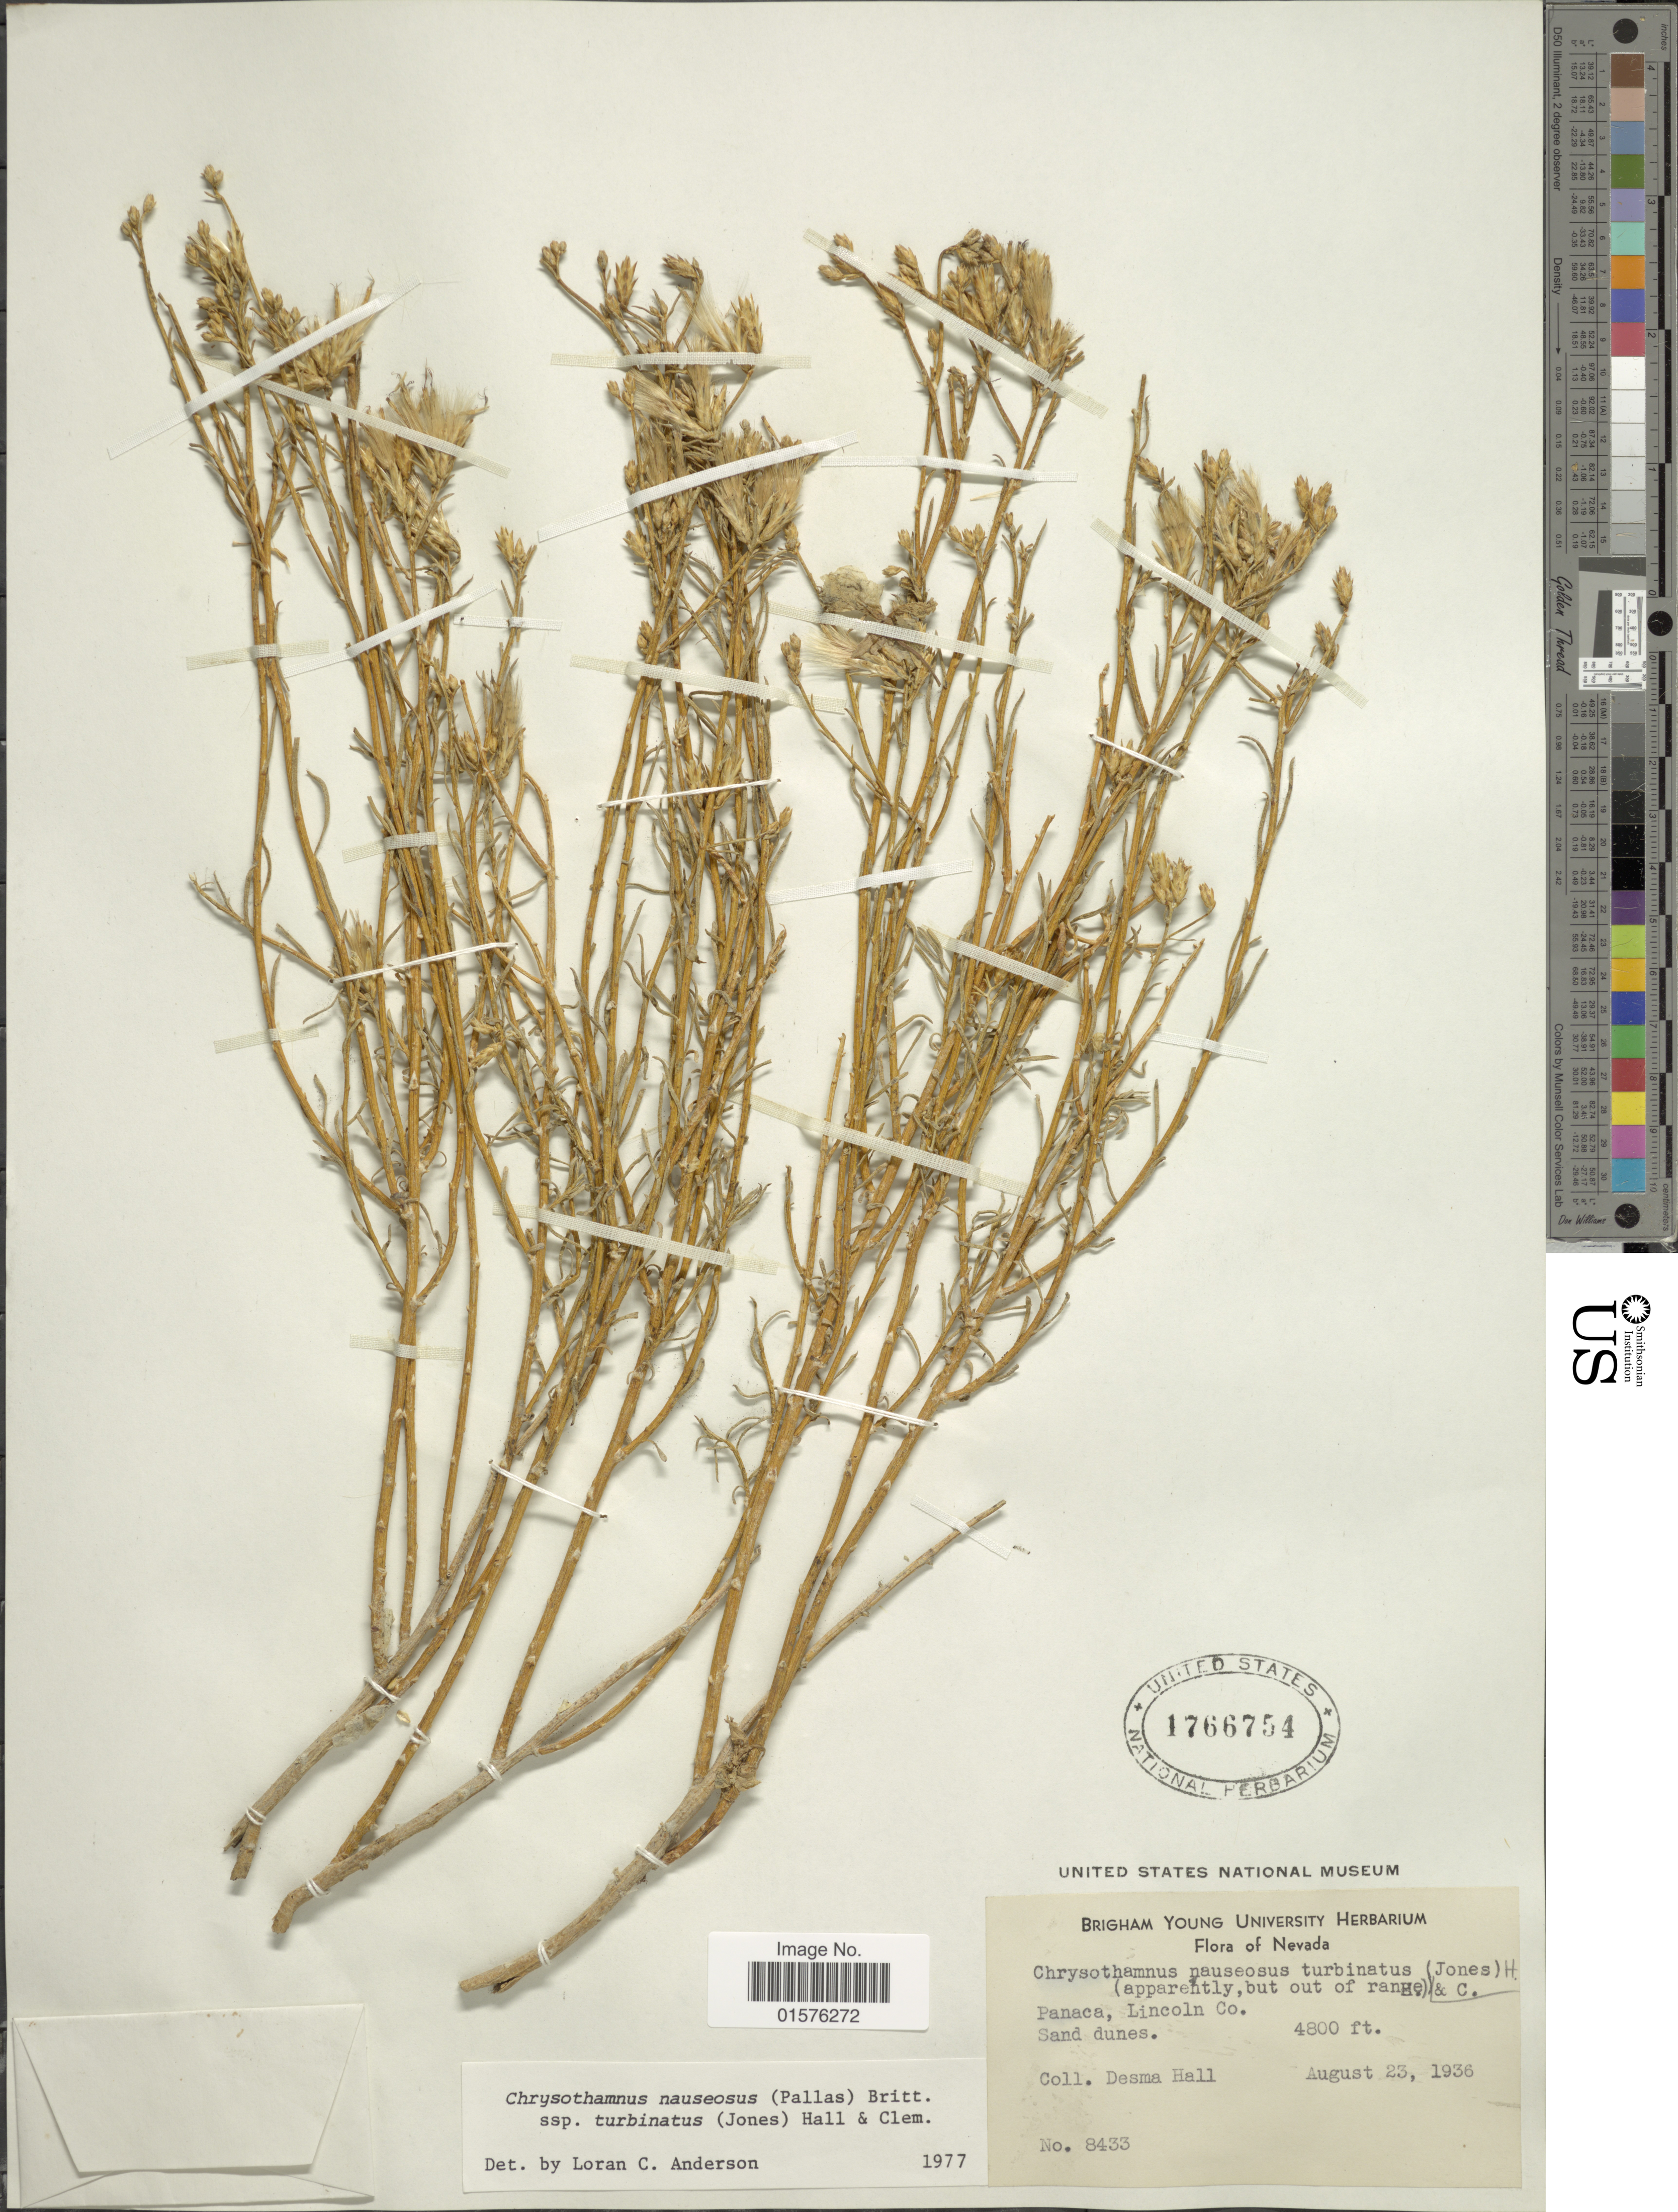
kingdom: Plantae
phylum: Tracheophyta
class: Magnoliopsida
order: Asterales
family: Asteraceae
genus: Ericameria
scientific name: Ericameria nauseosa var. turbinata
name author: (M.E. Jones) G.L. Nesom & G.I. Baird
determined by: Urbatsch, Lowell E., Curator (LSU), Louisiana State University (UNITED STATES)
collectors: D. Hall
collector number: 8433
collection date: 1936-08-23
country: United States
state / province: Nevada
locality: Panaca, Lincoln Co., Sand dunes.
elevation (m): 1463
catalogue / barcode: US 1766754